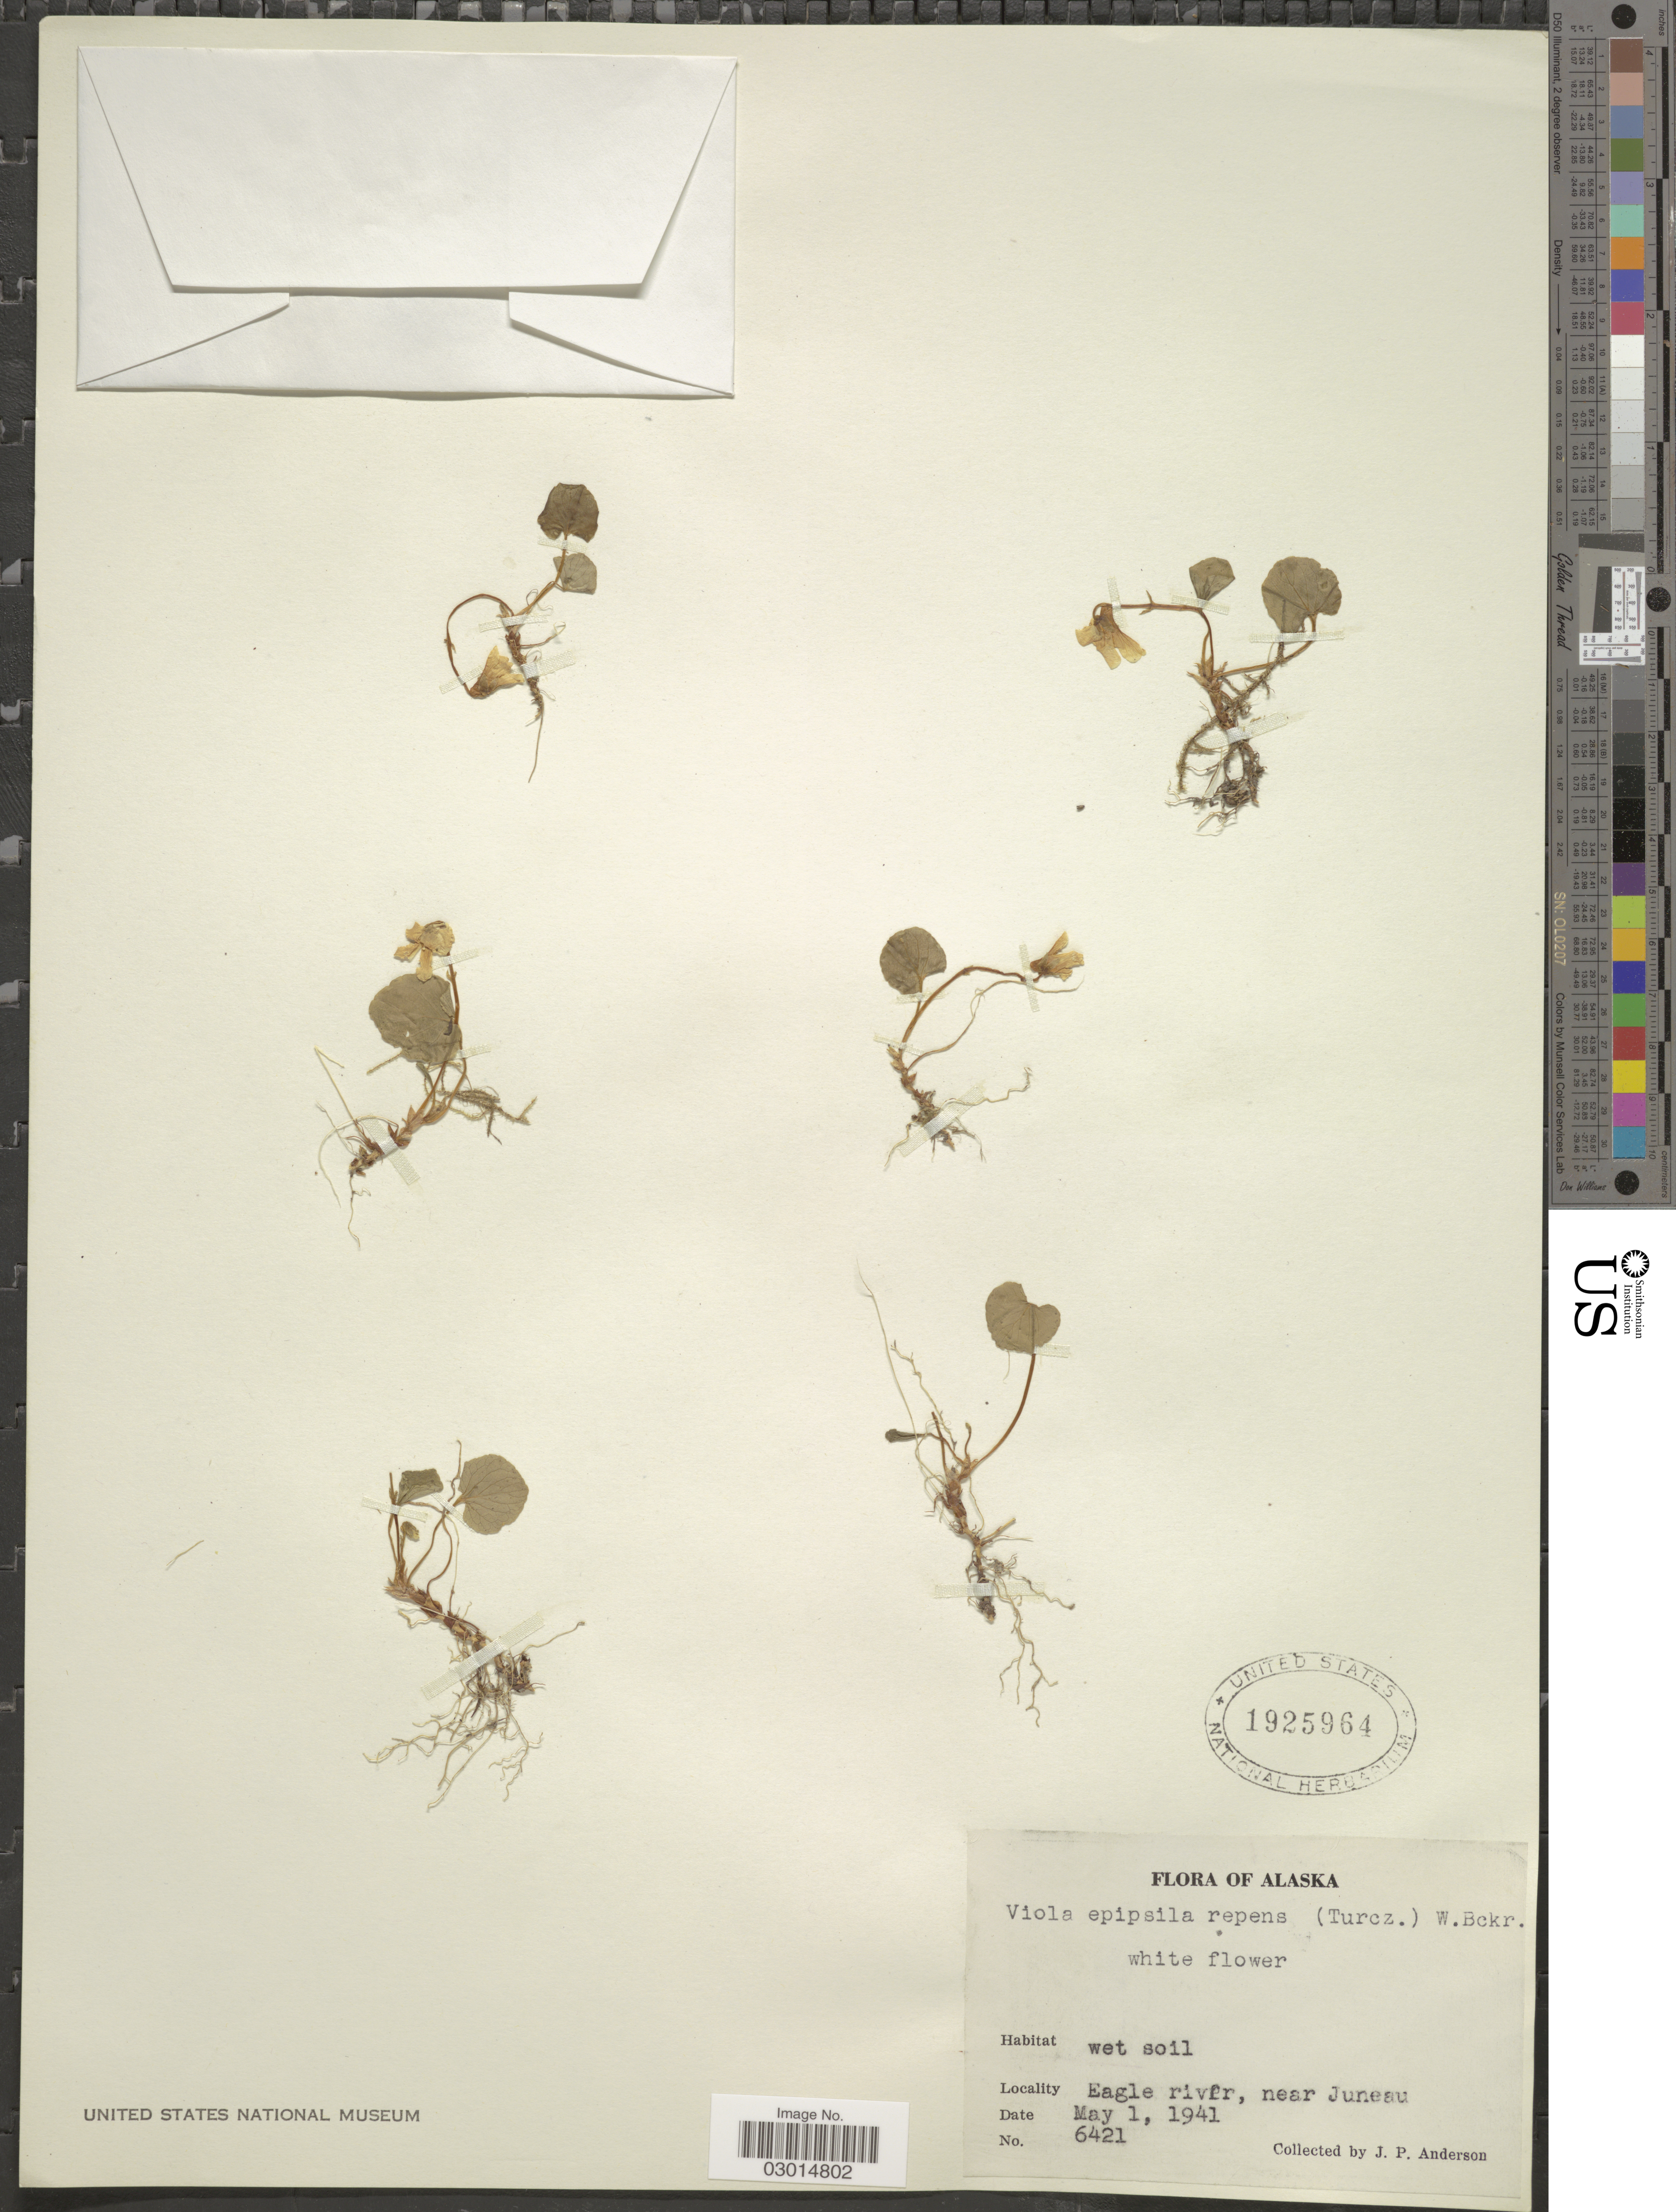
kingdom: Plantae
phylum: Tracheophyta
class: Magnoliopsida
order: Malpighiales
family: Violaceae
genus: Viola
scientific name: Viola epipsila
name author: Ledeb.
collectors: J. P. Anderson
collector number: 6421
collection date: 1941-05-01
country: United States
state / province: Alaska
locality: Eagle river, near Juneau.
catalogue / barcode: US 1925964